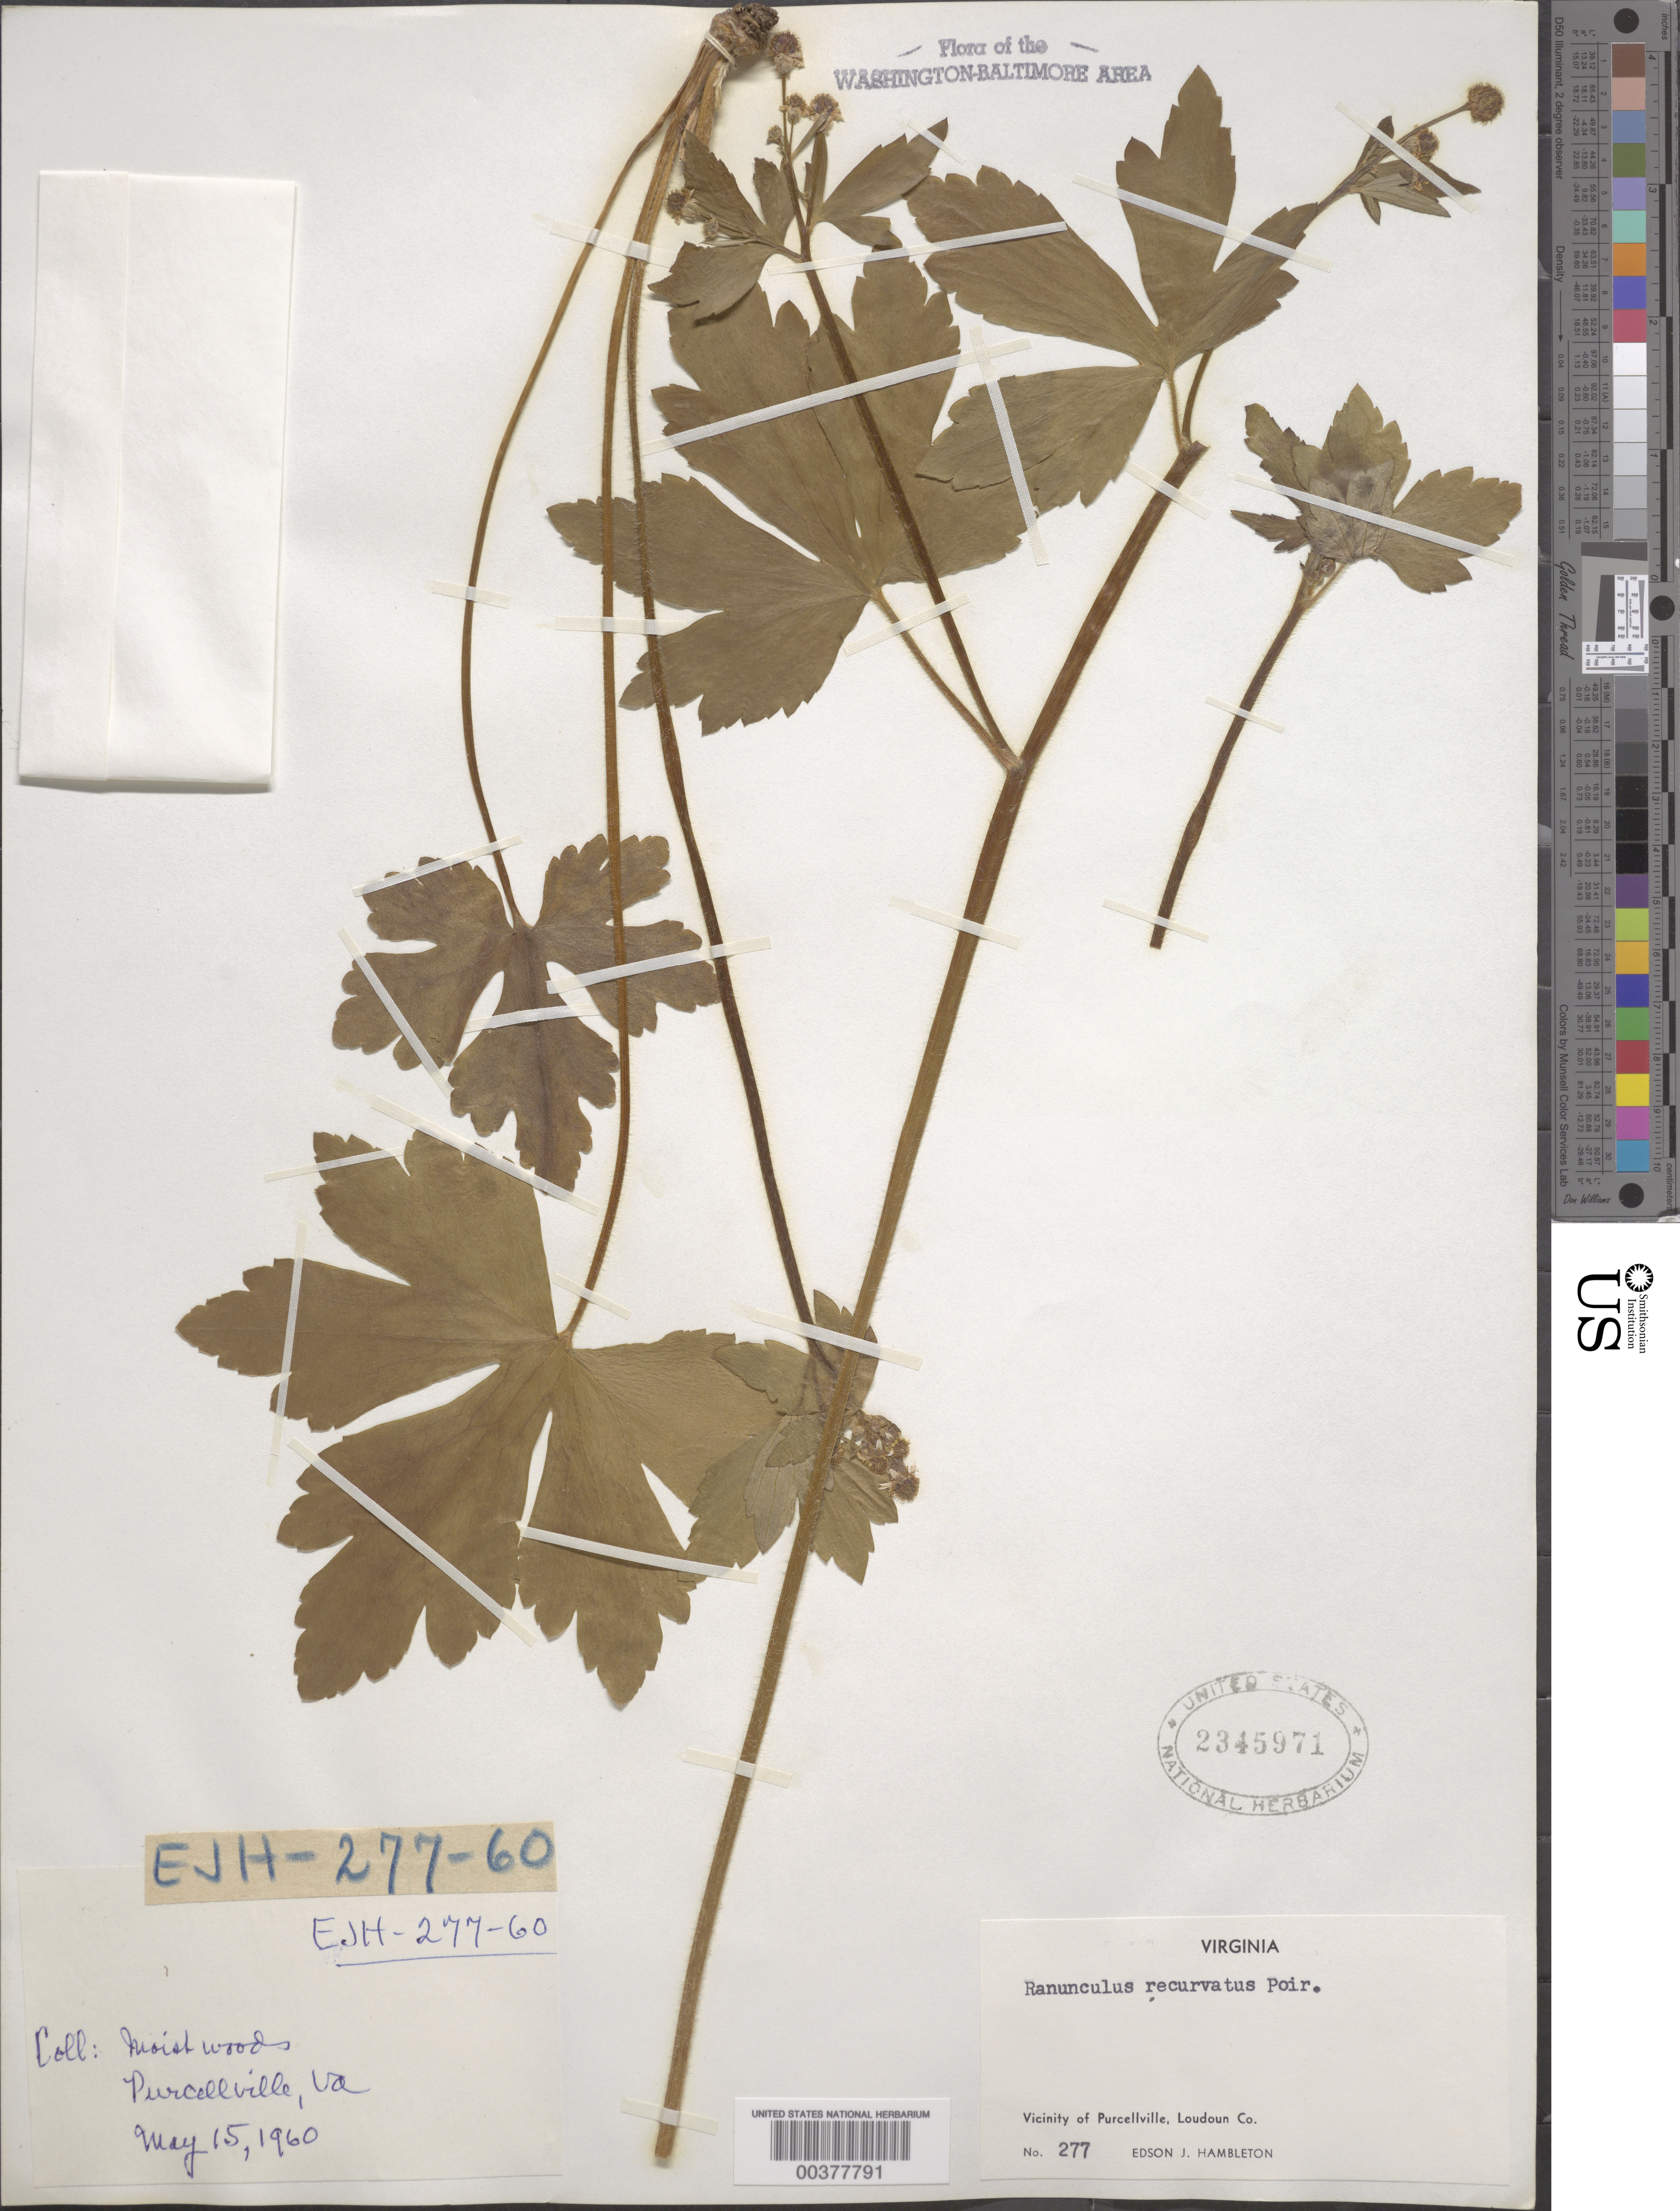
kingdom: Plantae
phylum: Tracheophyta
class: Magnoliopsida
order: Ranunculales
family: Ranunculaceae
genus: Ranunculus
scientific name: Ranunculus recurvatus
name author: Poir.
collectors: E. Hambleton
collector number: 277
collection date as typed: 15 May 1960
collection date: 1960-05-15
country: United States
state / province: Virginia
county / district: Loudoun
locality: Purcellville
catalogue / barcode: US 2345971